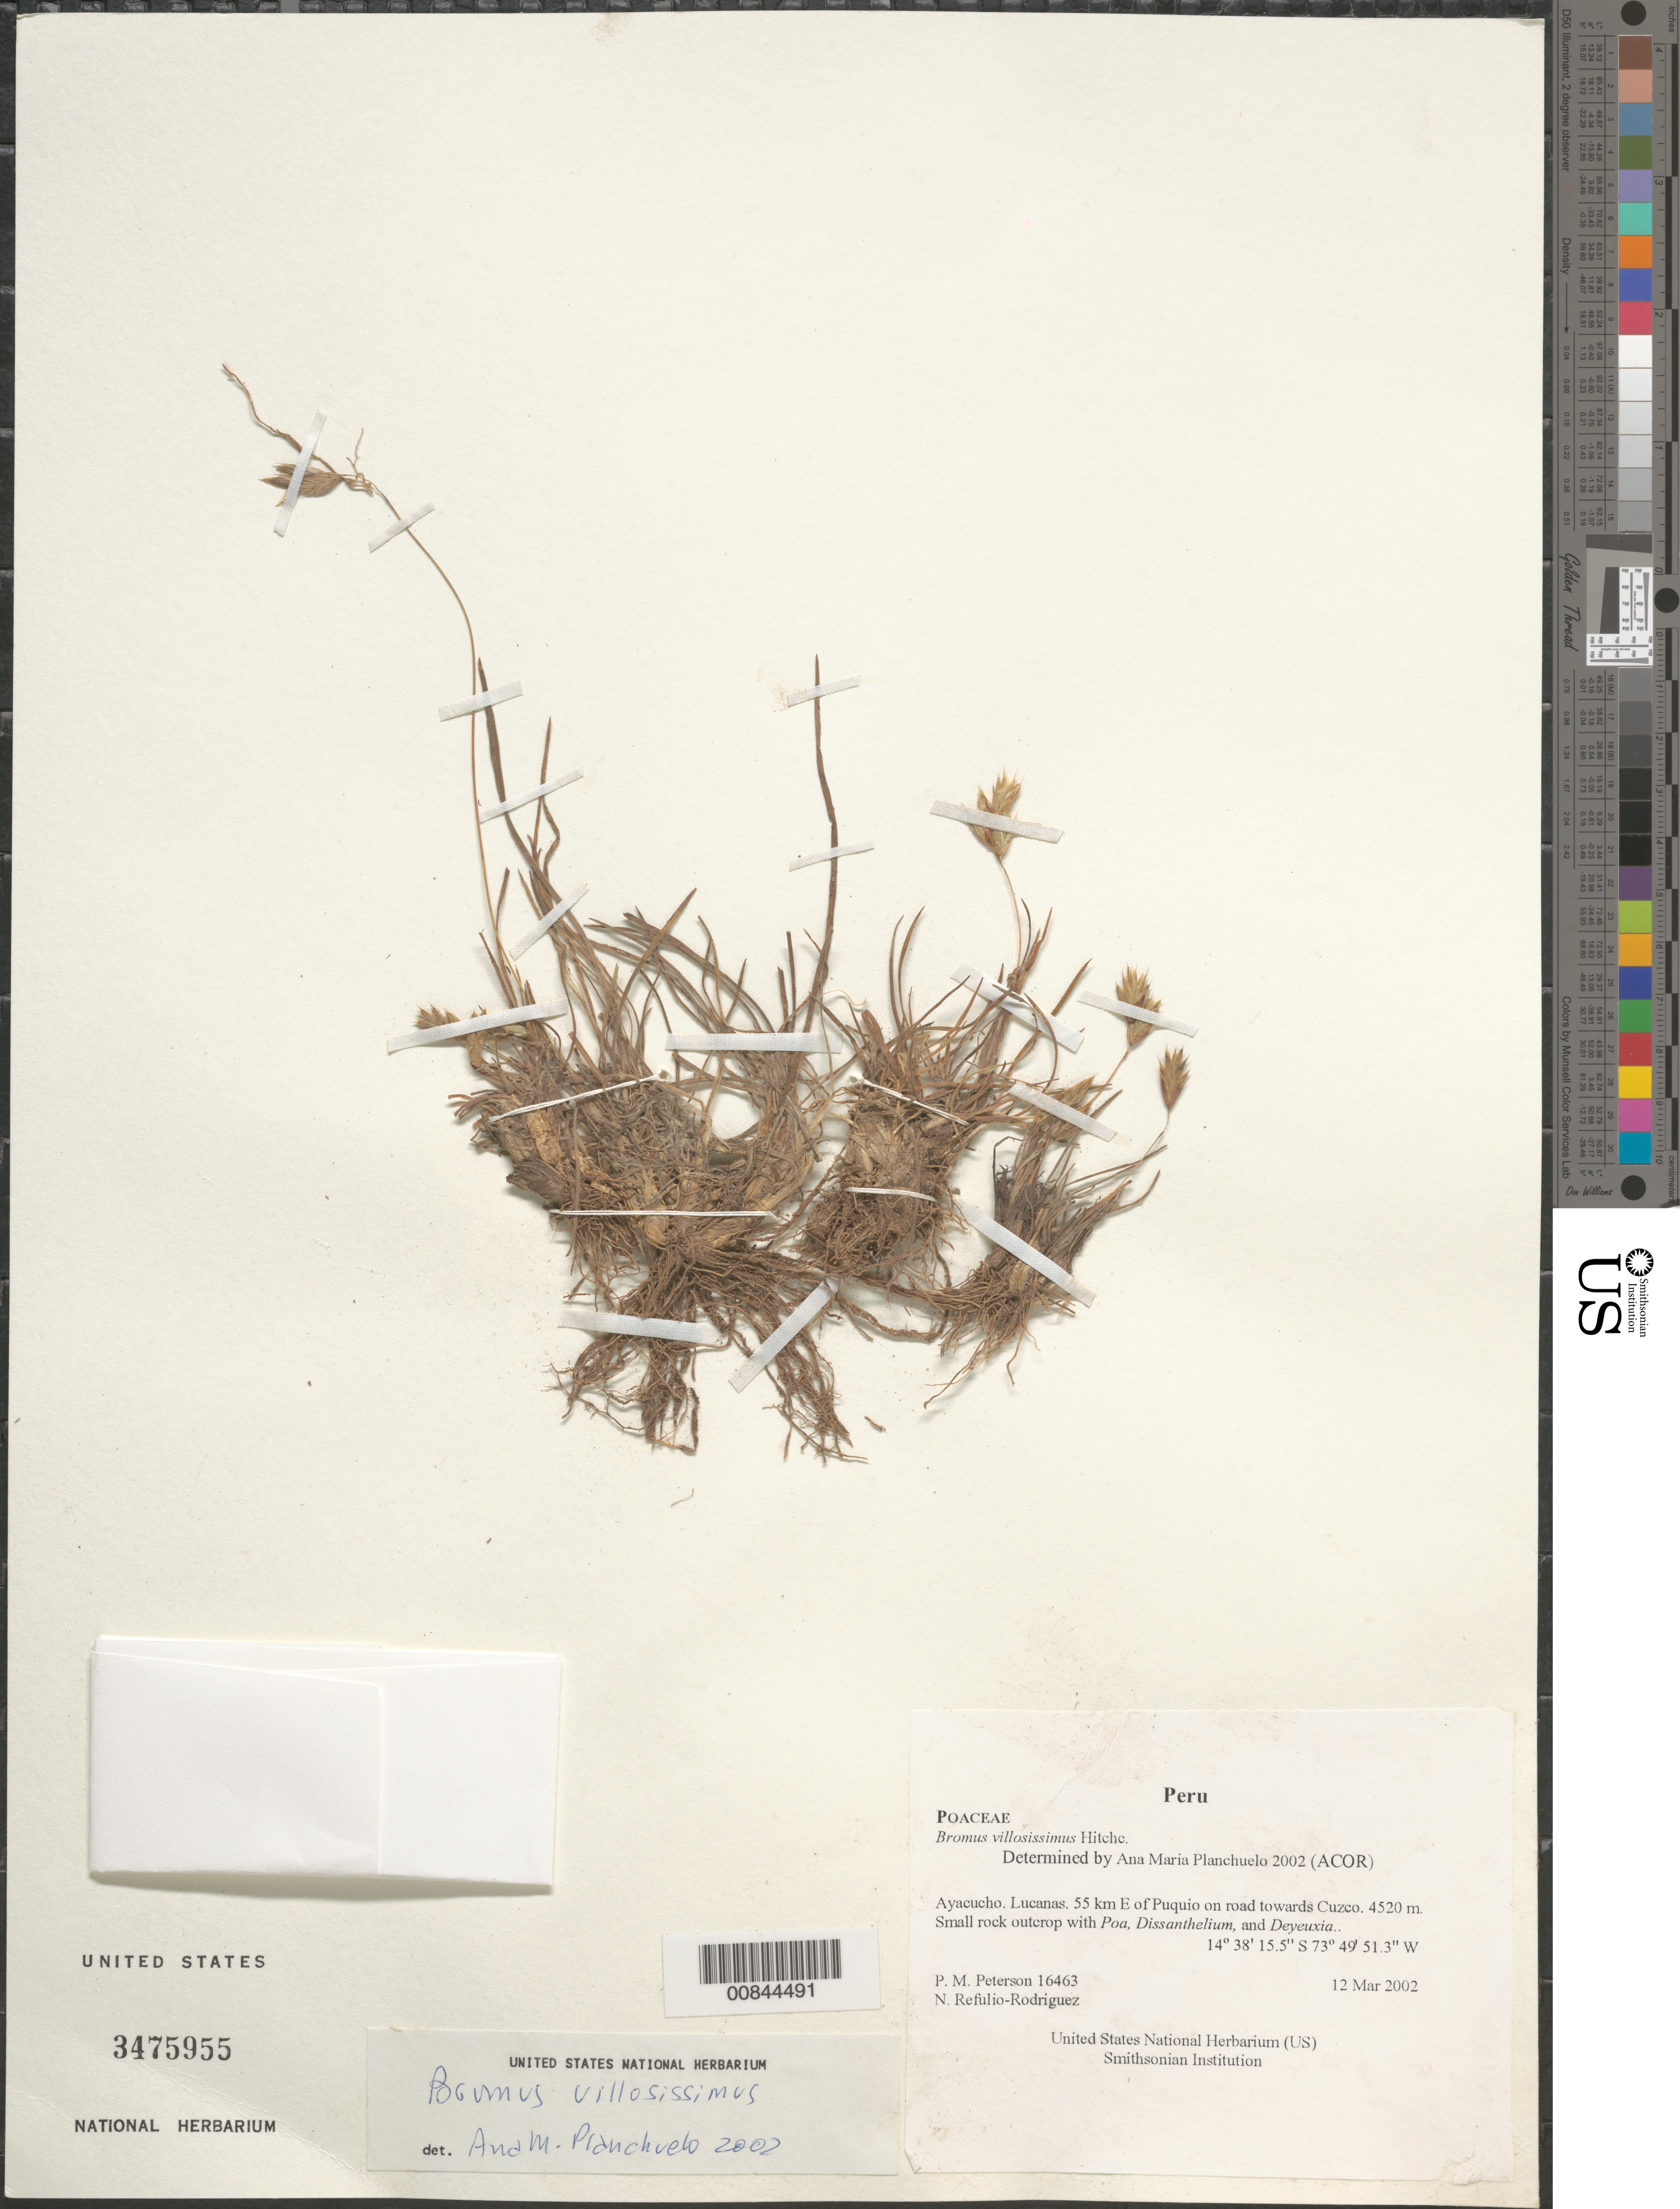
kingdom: Plantae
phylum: Tracheophyta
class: Liliopsida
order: Poales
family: Poaceae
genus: Bromus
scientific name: Bromus villosissimus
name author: Hitchc.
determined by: Planchuelo, A. M.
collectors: P. M. Peterson & N. Refulio-Rodríguez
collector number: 16463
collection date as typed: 12 Mar 2002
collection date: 2002-03-12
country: Peru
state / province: Ayacucho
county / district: Lucanas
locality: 55 km E of Puquio on road towards Cuzco.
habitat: Small rock outcrop with ~Poa, Dissanthelium, and Deyeuxia~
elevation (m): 4520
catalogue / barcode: US 3475955